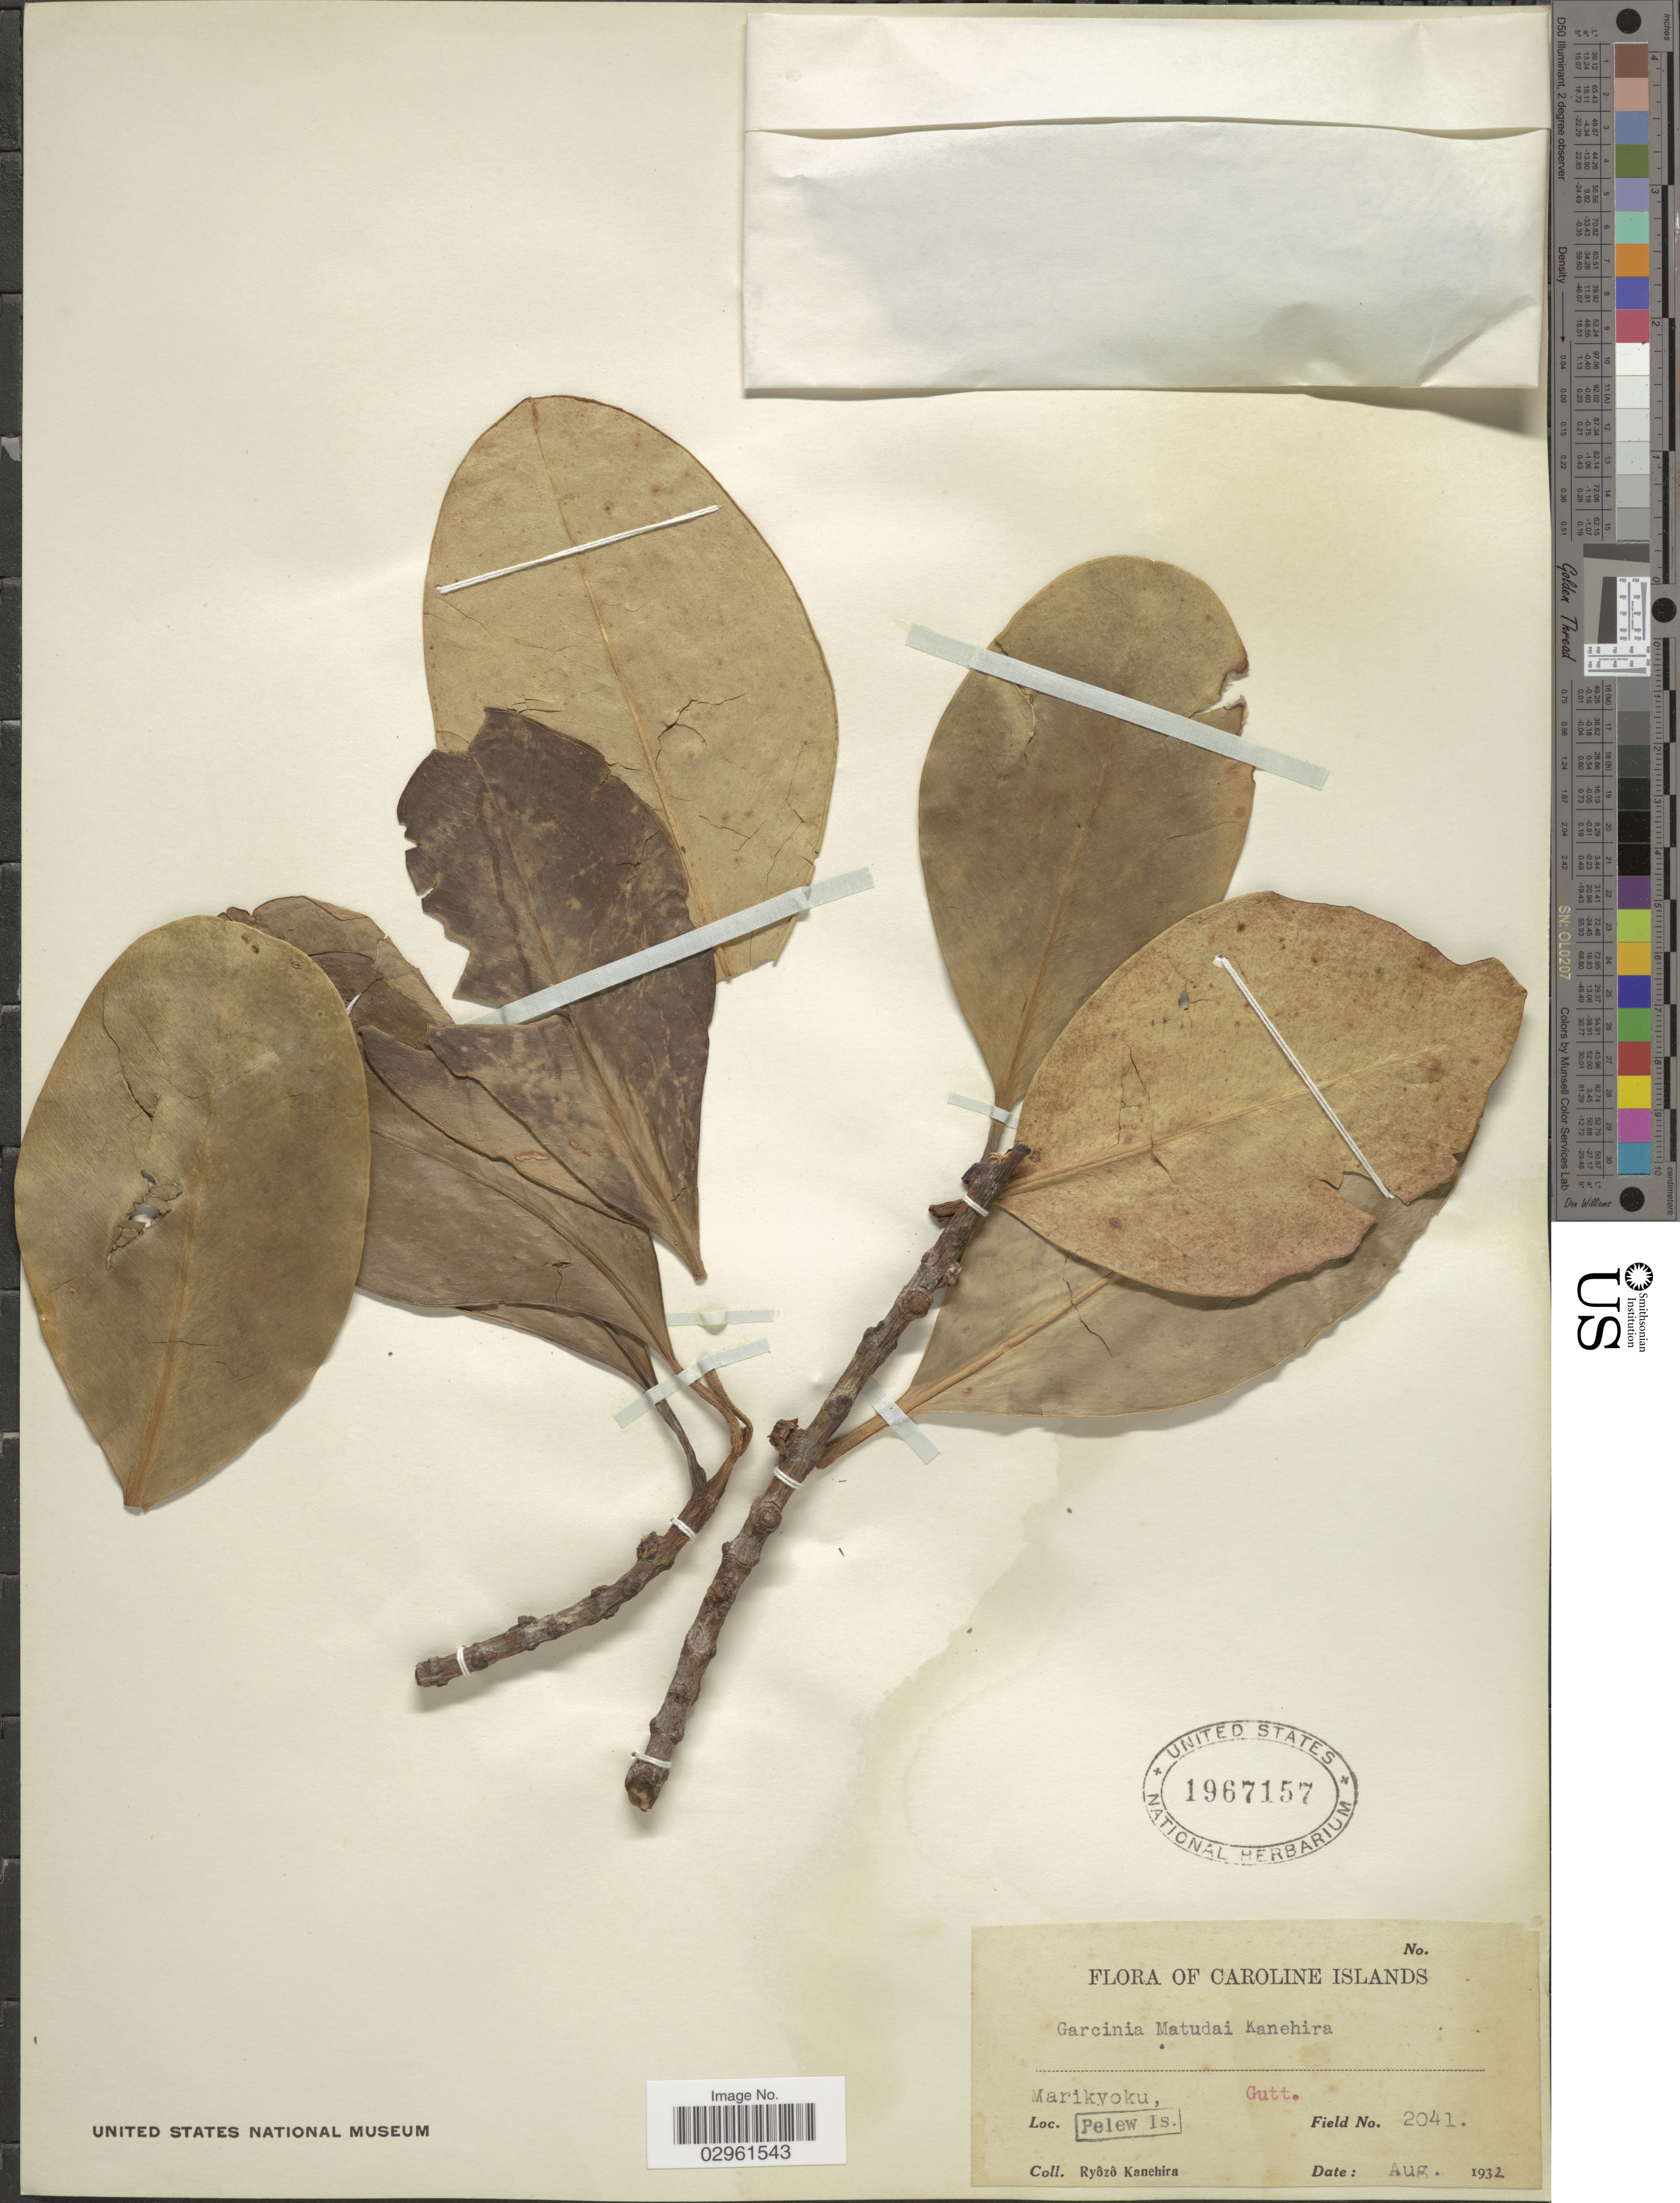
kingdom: Plantae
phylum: Tracheophyta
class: Magnoliopsida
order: Malpighiales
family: Clusiaceae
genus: Garcinia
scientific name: Garcinia matsudai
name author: Kaneh.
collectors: R. Kanehira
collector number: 2041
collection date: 1932-08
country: Palau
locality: Caroline Islands, Marikyoku, Pelew Is.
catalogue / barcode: US 1967157